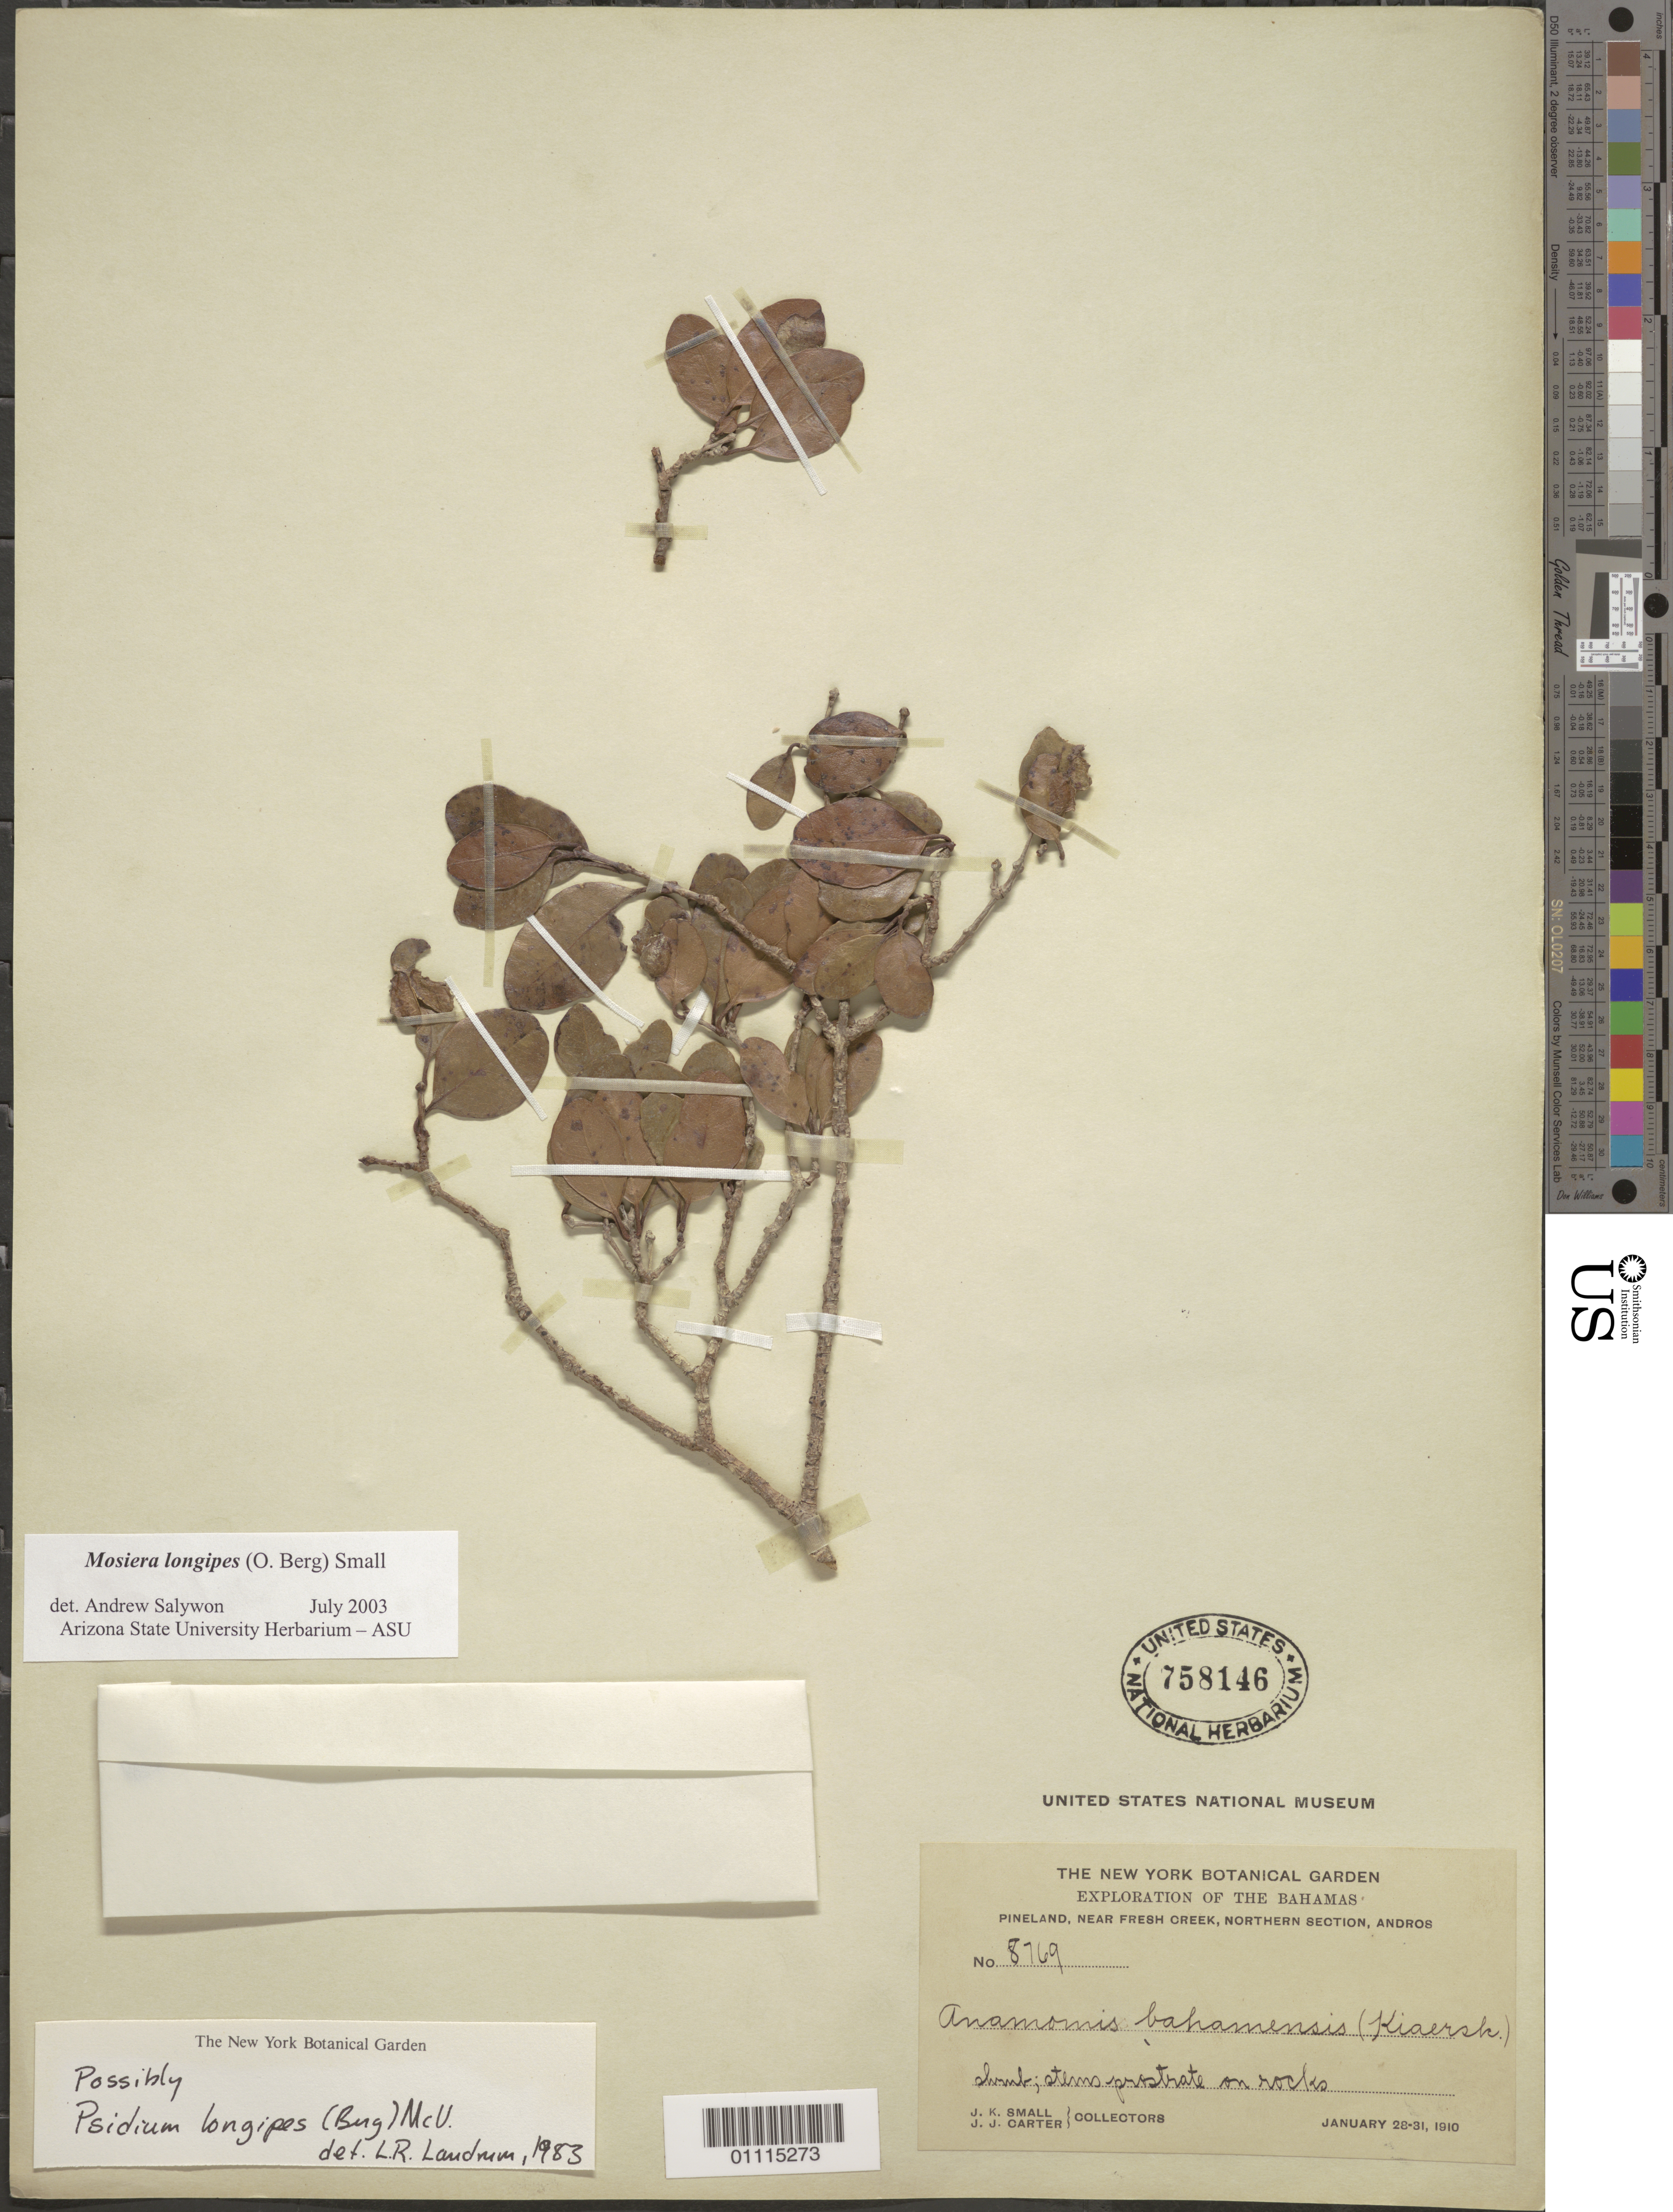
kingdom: Plantae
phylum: Tracheophyta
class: Magnoliopsida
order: Myrtales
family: Myrtaceae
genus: Mosiera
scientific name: Mosiera longipes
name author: (O. Berg) Small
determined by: Salywon, A. M., (ASU)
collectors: J. K. Small & J. Carter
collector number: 8769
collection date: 1910-01-28/1910-01-31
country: Bahamas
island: Andros I.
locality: Near Fresh Creek, northern section, Andros.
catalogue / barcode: US 758146